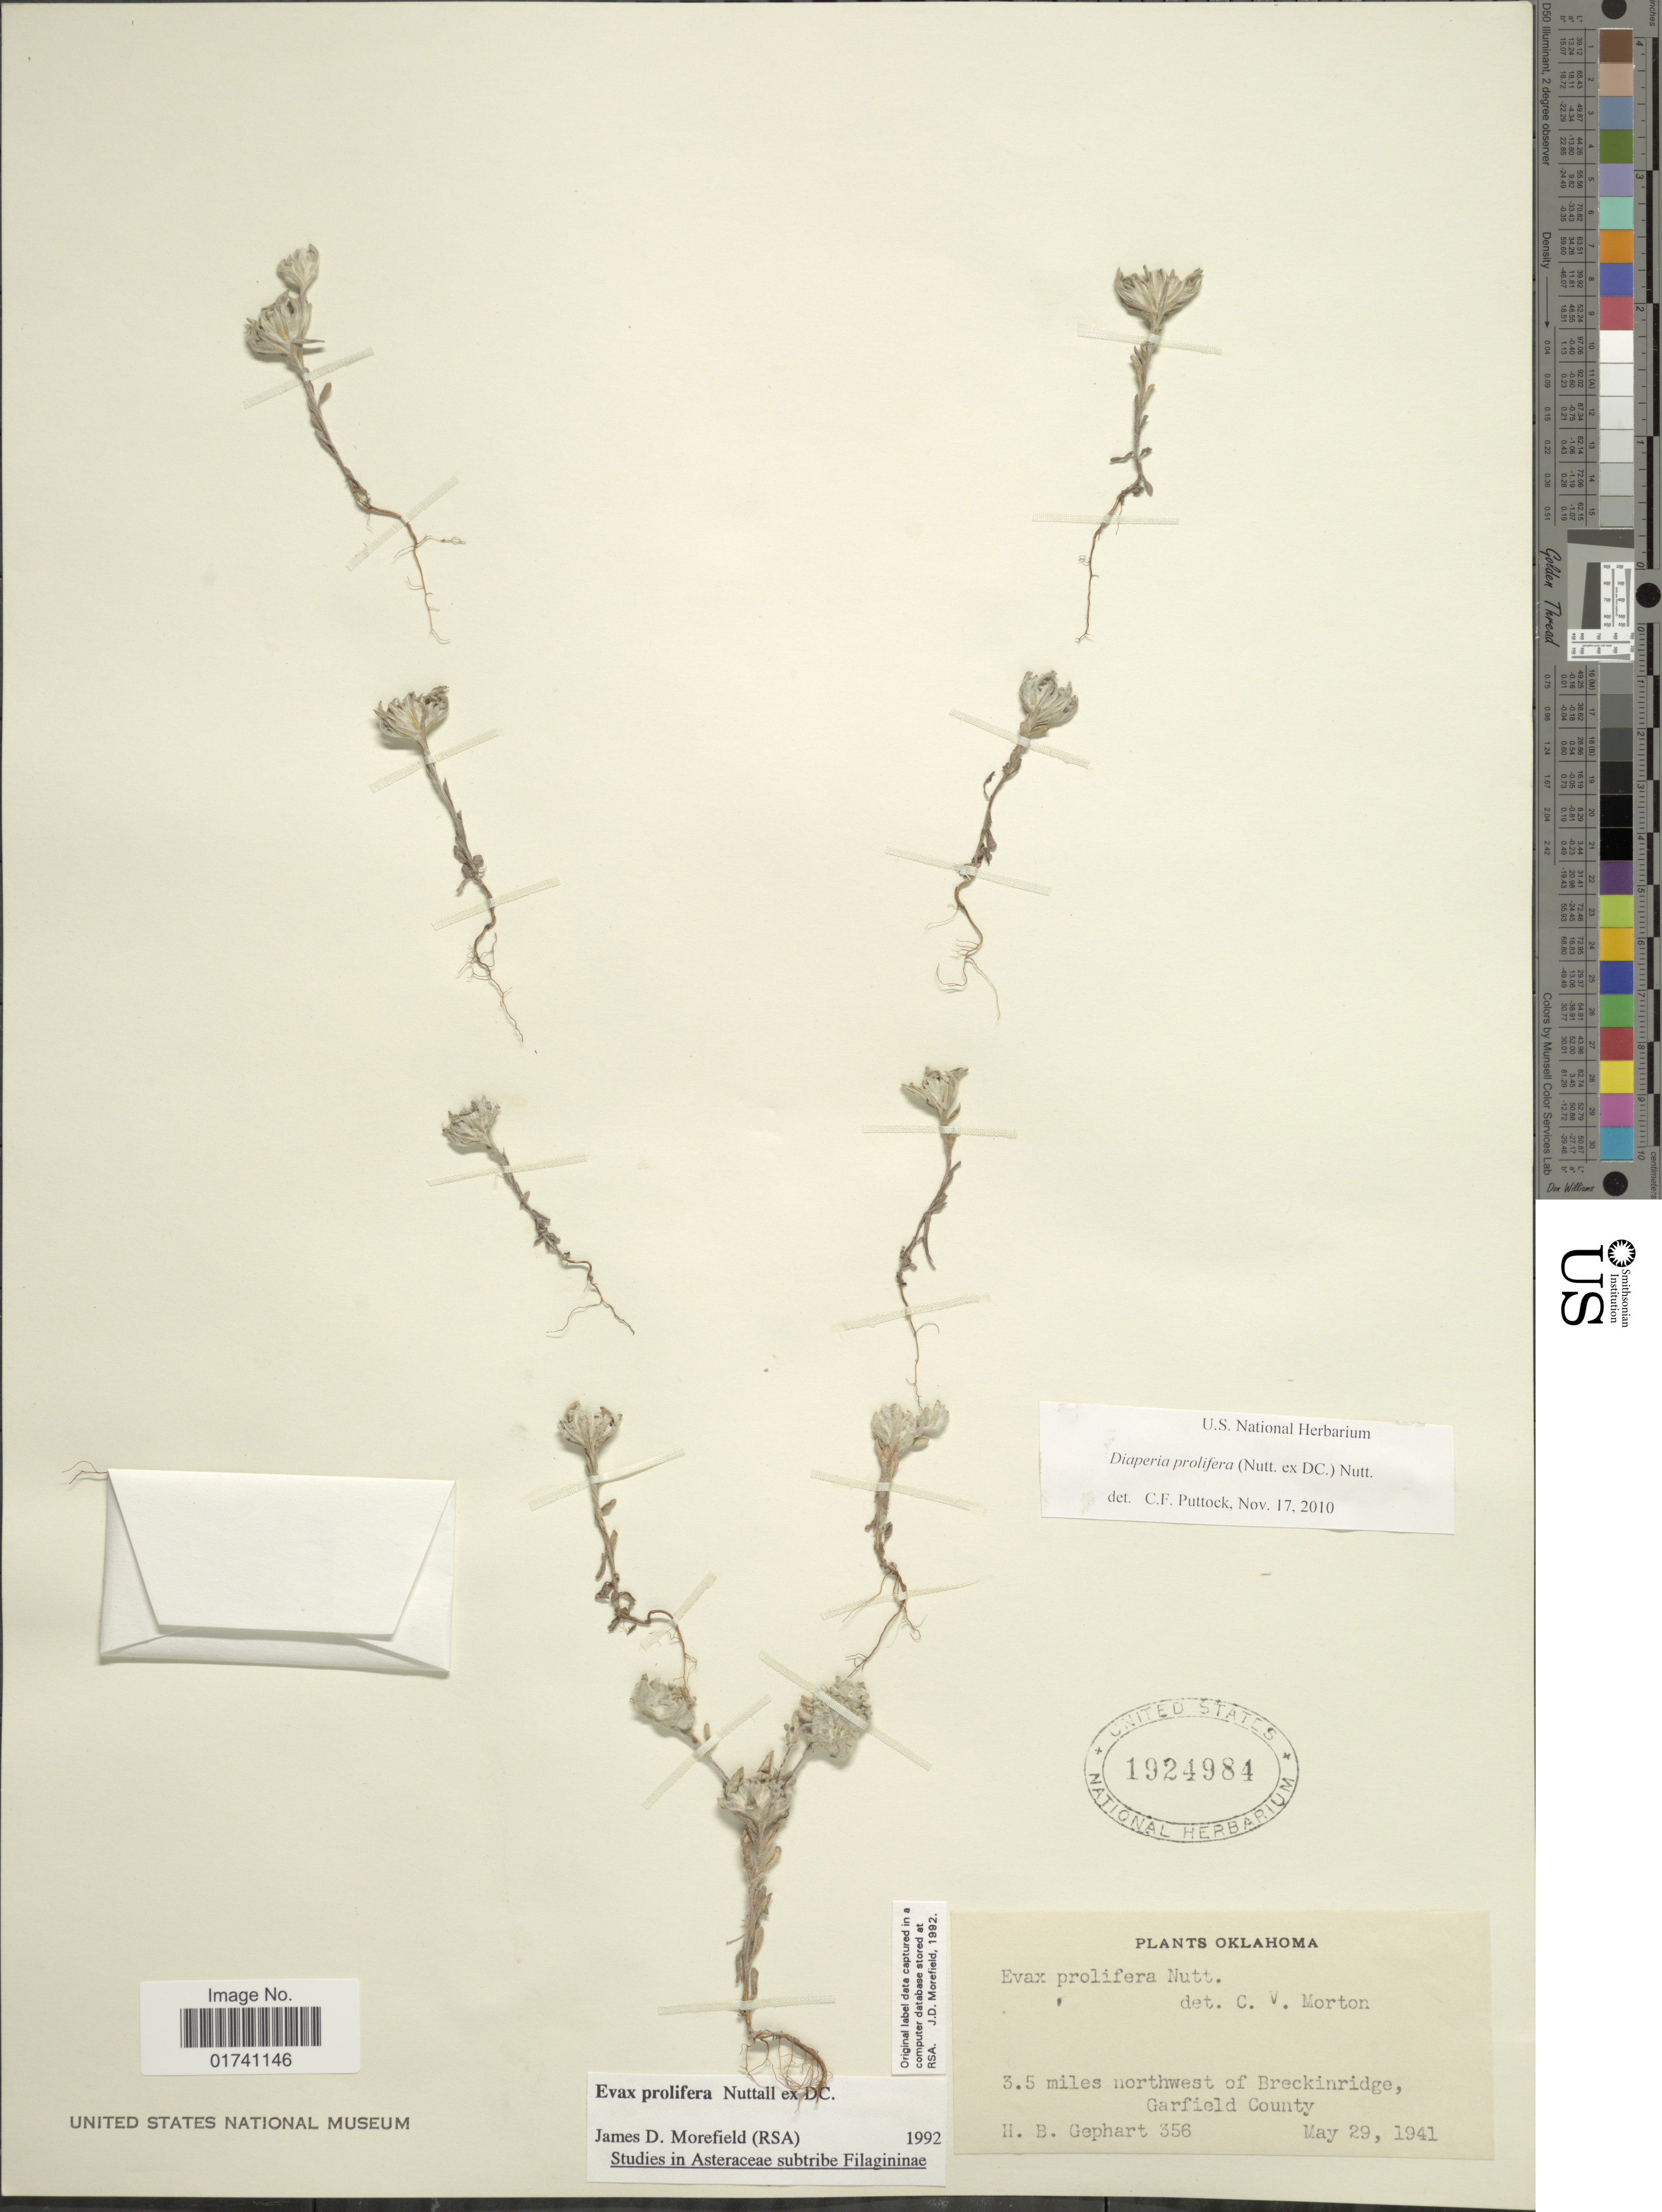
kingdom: Plantae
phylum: Tracheophyta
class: Magnoliopsida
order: Asterales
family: Asteraceae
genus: Diaperia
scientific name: Diaperia prolifera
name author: (Nutt. ex DC.) Morefield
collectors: H. Gephart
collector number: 356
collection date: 1941-05-29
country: United States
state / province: Oklahoma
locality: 3.5 miles northwest of Breckinridge, Garfield County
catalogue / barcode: US 1924984